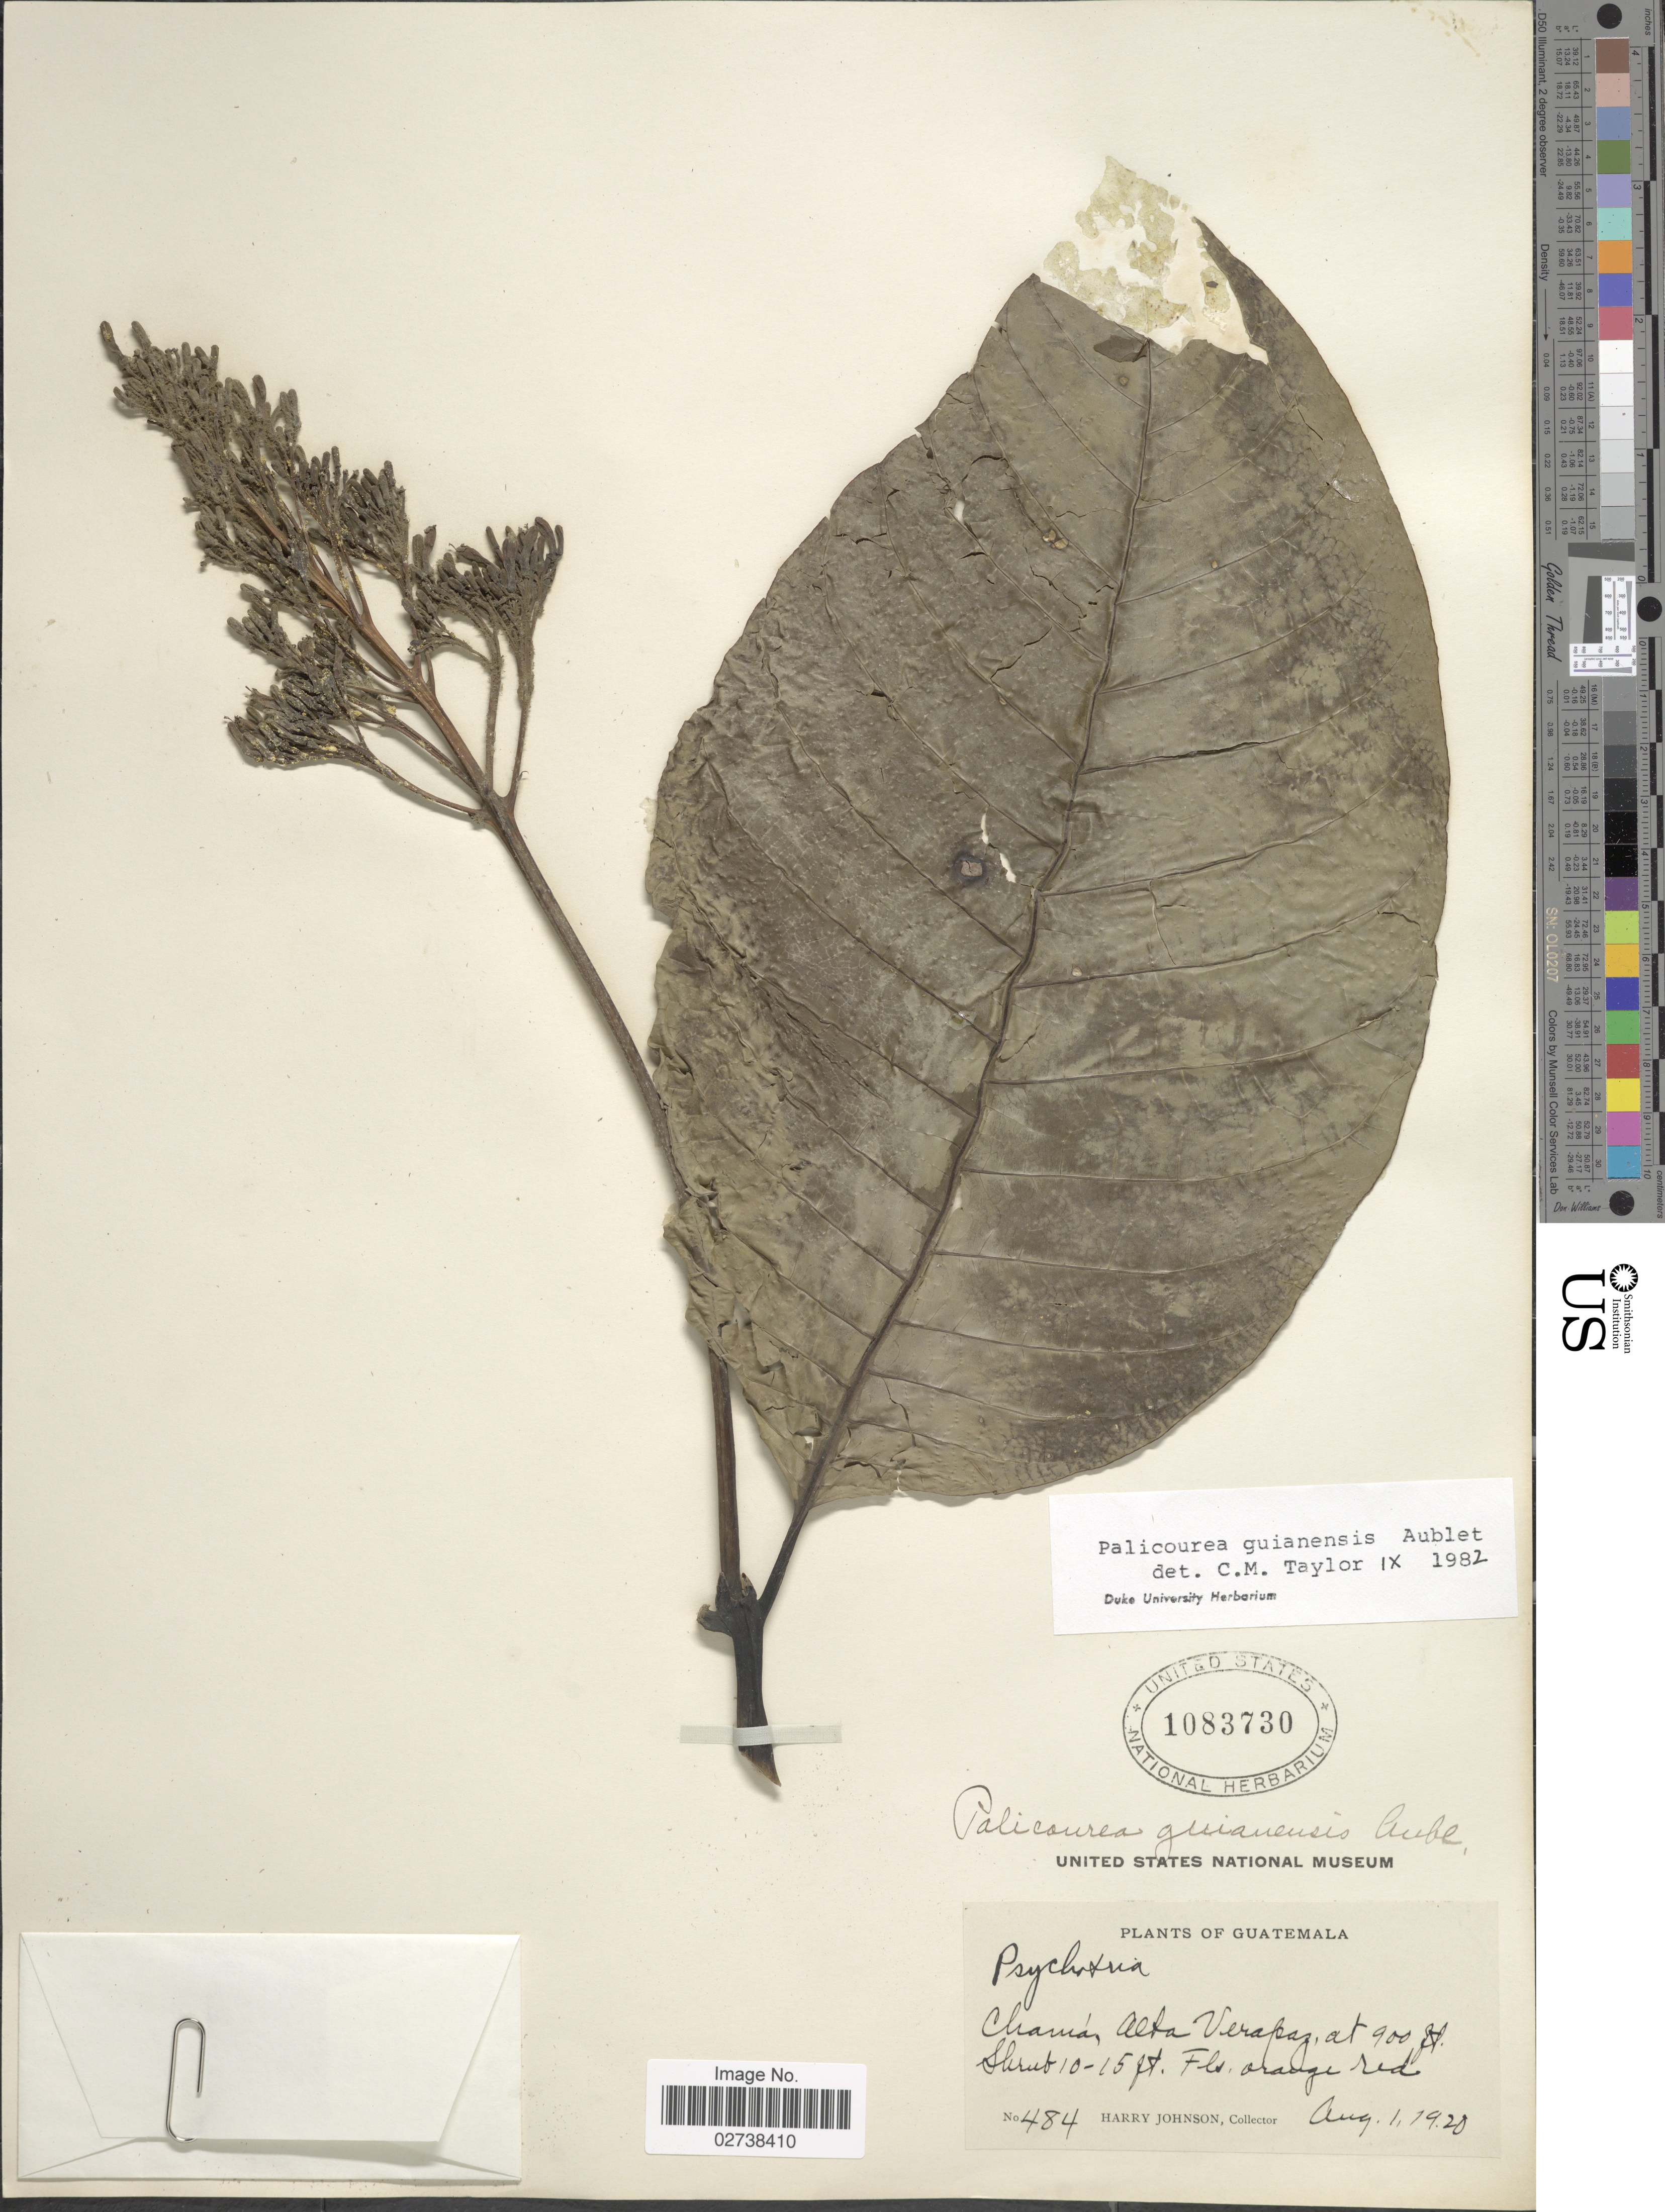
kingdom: Plantae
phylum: Tracheophyta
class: Magnoliopsida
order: Gentianales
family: Rubiaceae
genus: Palicourea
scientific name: Palicourea guianensis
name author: Aubl.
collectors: H. Johnson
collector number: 484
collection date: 1920-08-01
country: Guatemala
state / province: Alta Verapaz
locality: Chama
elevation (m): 274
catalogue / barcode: US 1083730